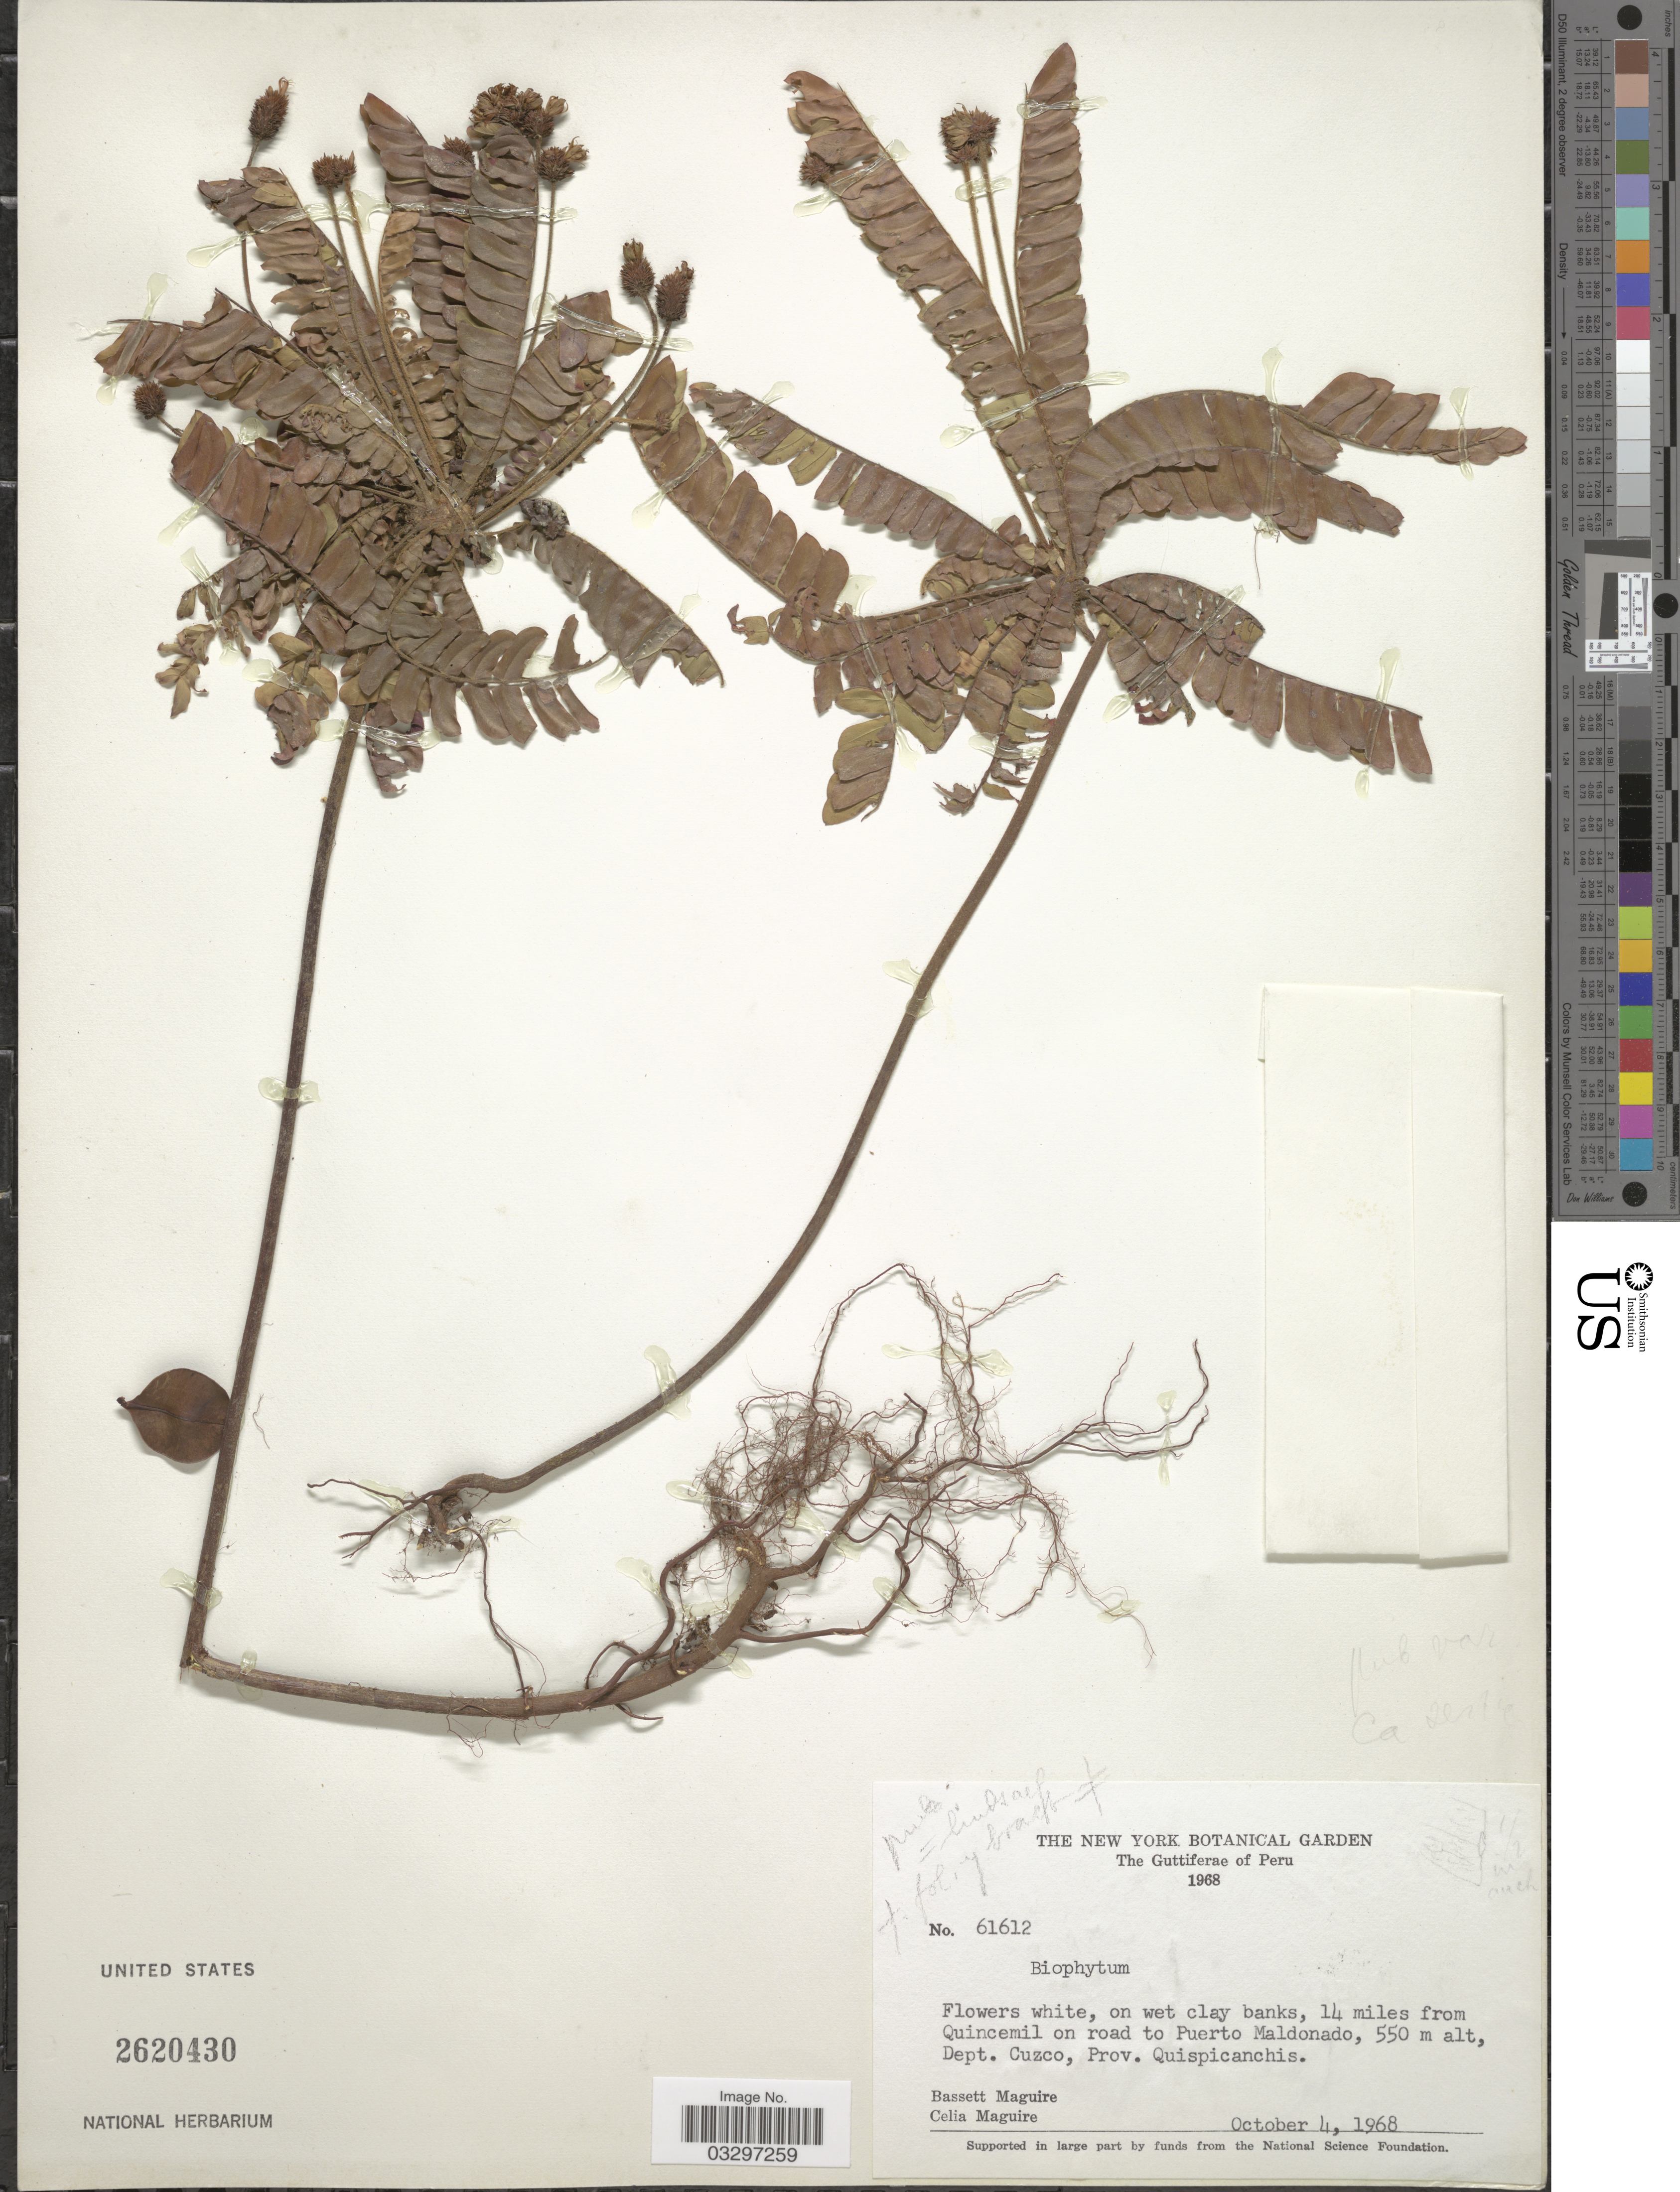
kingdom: Plantae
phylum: Tracheophyta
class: Magnoliopsida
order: Oxalidales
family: Oxalidaceae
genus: Biophytum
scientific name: Biophytum sp.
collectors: B. Maguire & C. K. Maguire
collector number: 61612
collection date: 1968-10-04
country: Peru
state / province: Cusco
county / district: Quispicanchis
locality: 14 miles from Quincemil on road to Puerto Maldonado. Dept. Cuzco, Prov. Quispicanchis.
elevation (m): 550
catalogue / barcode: US 2620430